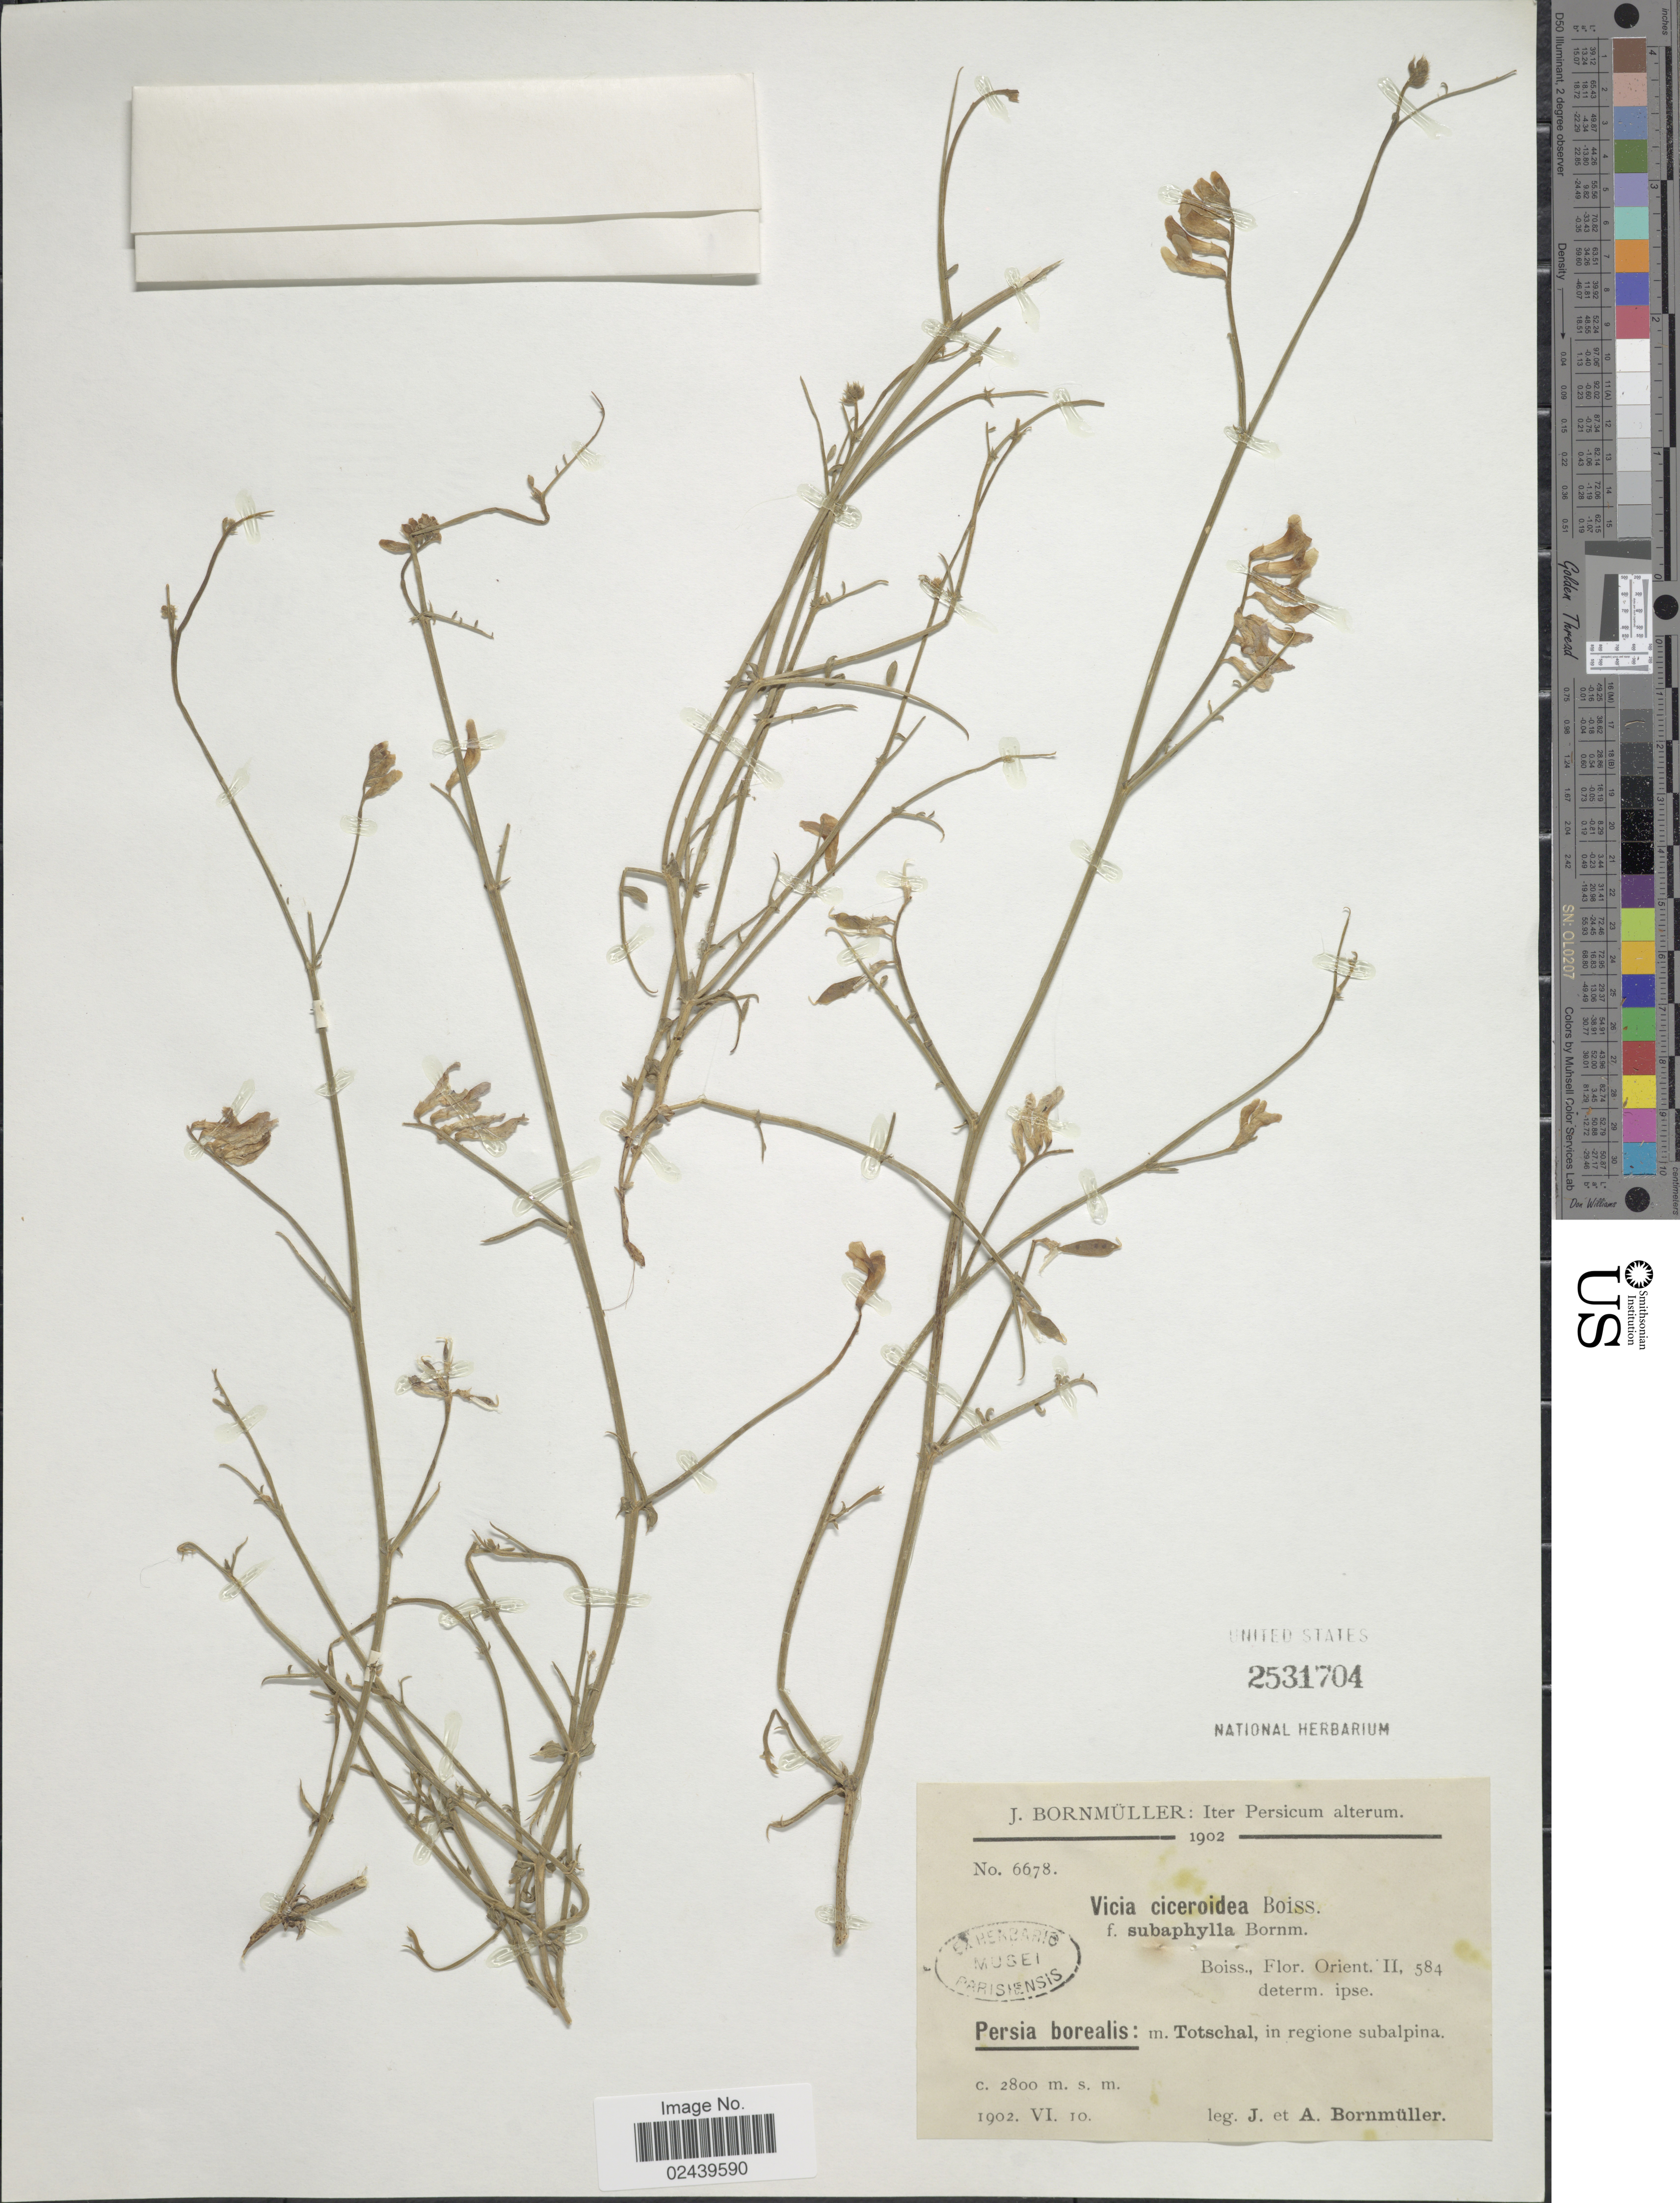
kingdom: Plantae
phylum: Tracheophyta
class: Magnoliopsida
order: Fabales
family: Fabaceae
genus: Vicia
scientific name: Vicia ciceroidea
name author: Boiss.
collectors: J. Bornmüller & A. Bornmüller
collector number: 6678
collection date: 1902-06-10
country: Iran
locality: Persicum. Persia borealis: m. Totschal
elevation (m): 2800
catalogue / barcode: US 2531704